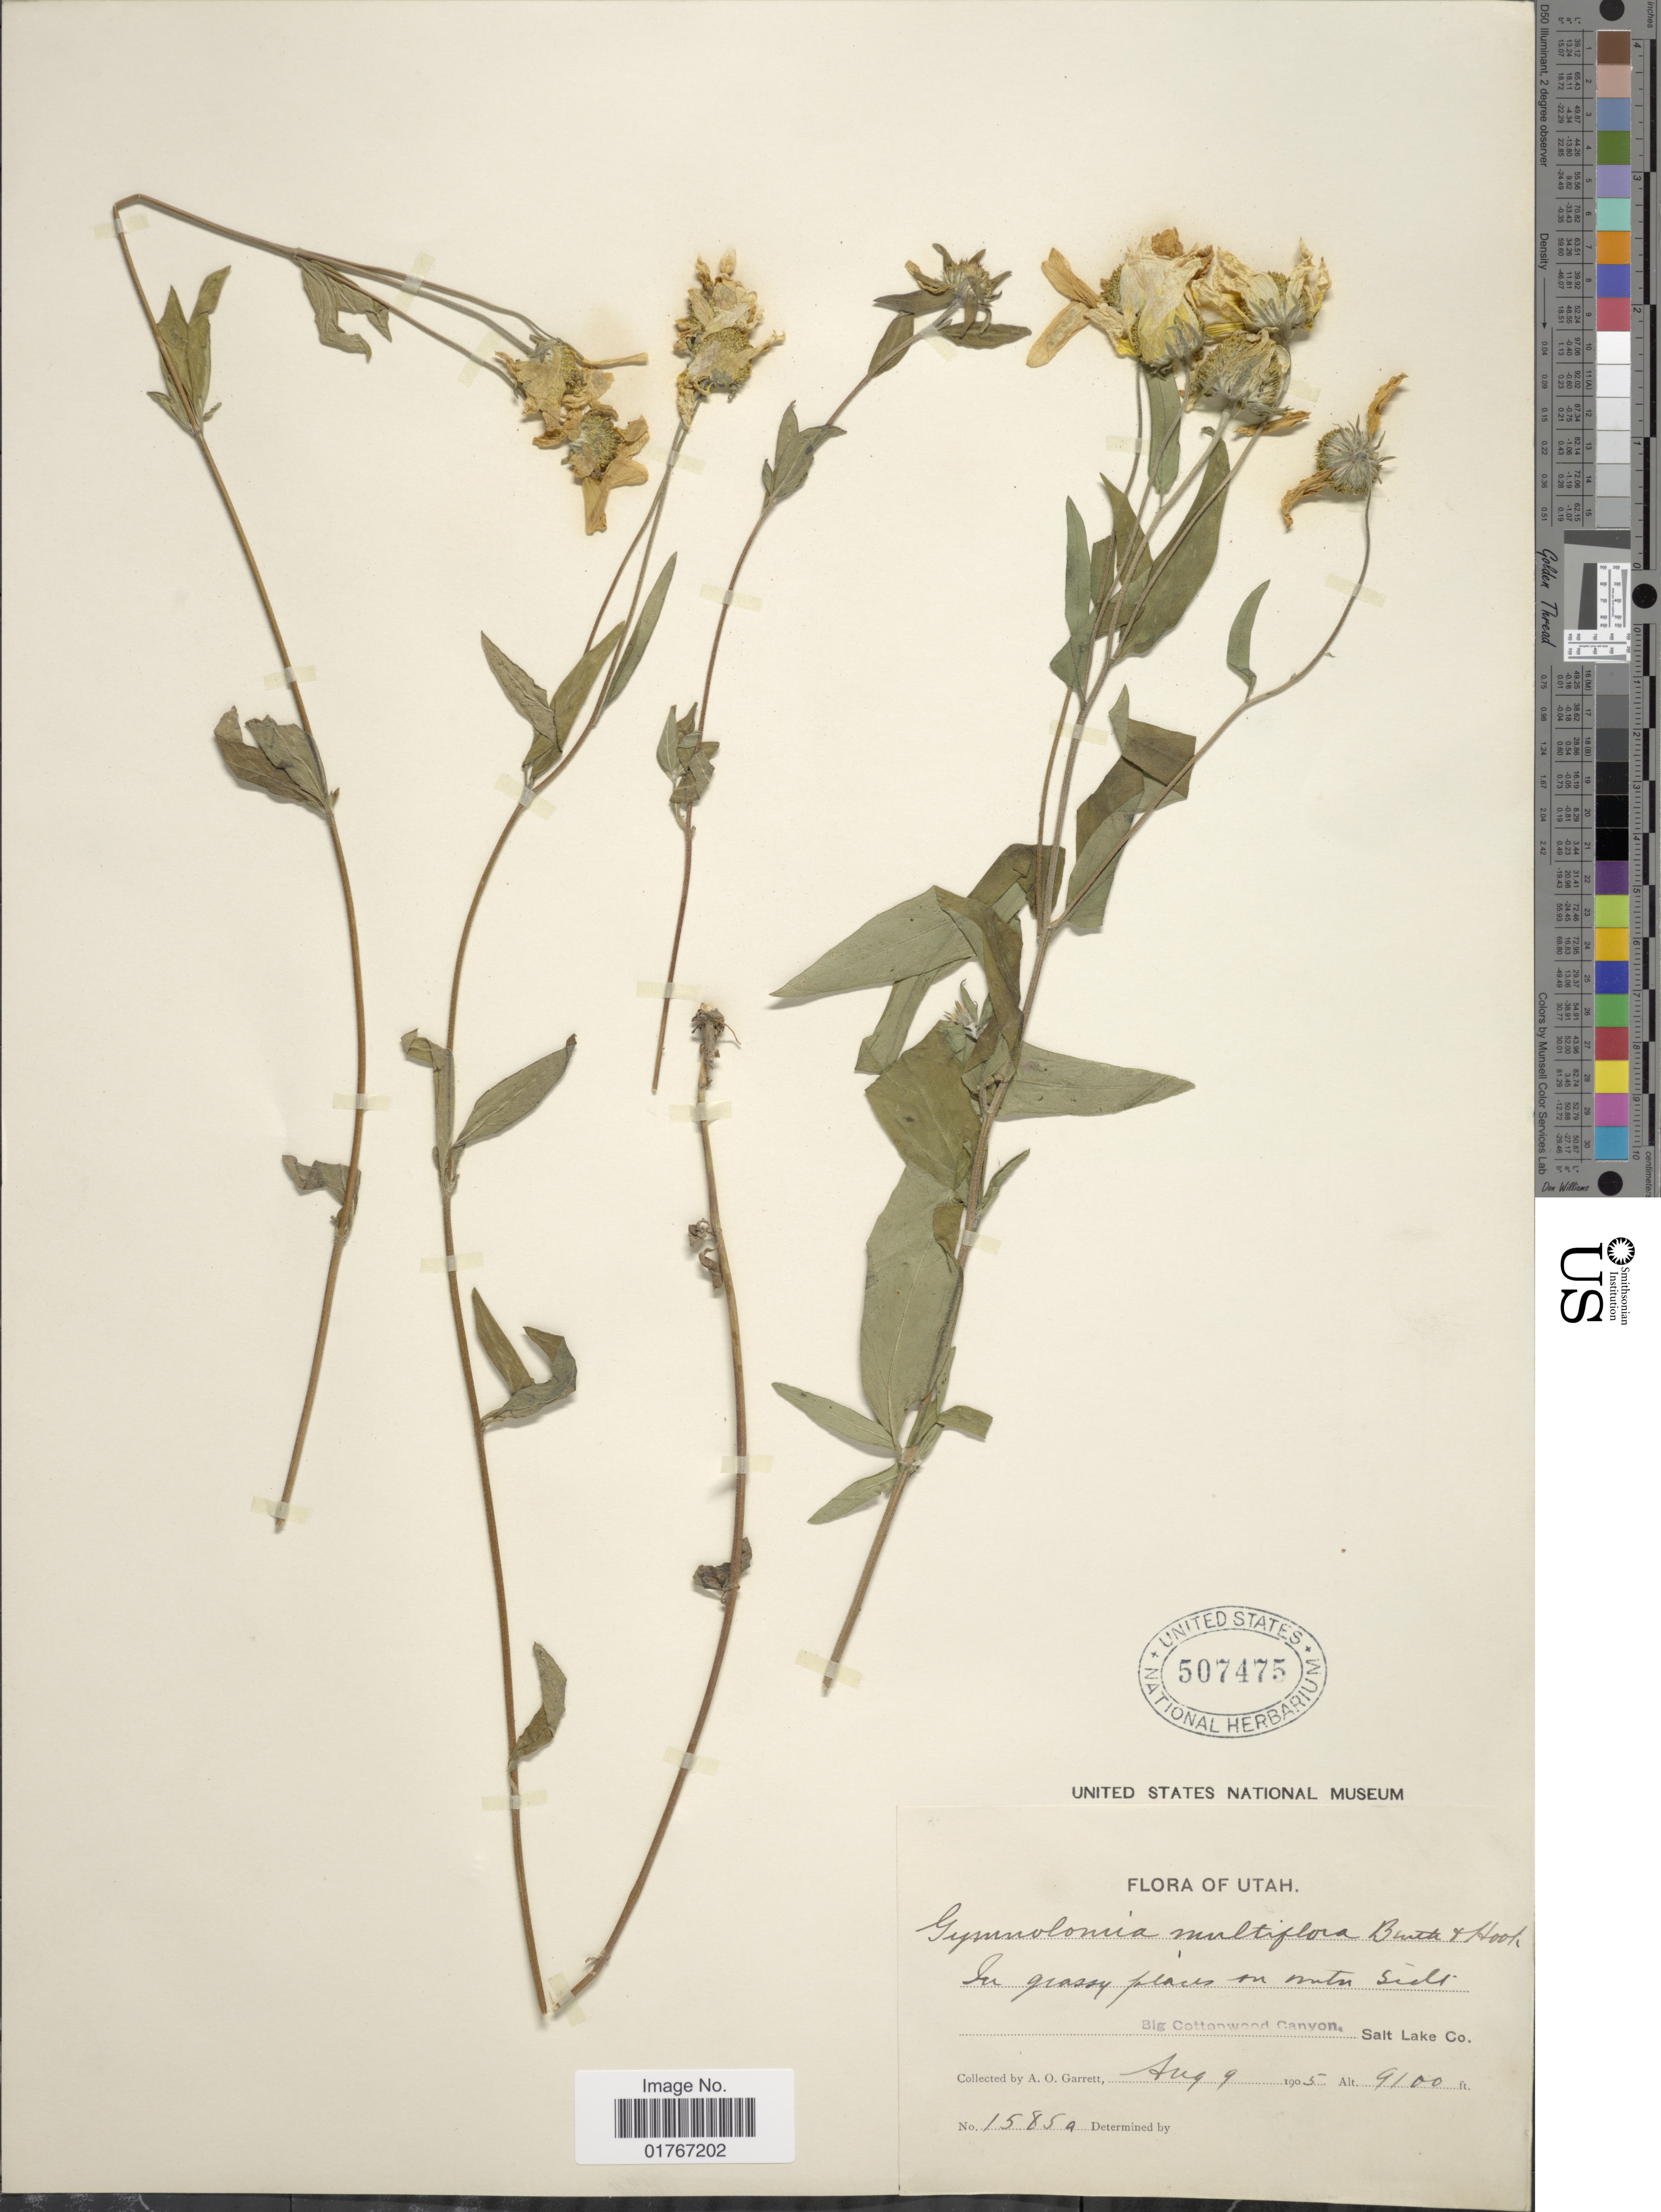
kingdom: Plantae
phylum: Tracheophyta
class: Magnoliopsida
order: Asterales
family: Asteraceae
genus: Heliomeris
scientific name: Heliomeris multiflora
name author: Nutt.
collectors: A. O. Garrett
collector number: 1585a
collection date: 1905-08-09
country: United States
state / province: Utah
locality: In grassy places on mntn Südl, Big Cottonwoods Canyon, Salt Lake Co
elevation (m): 2774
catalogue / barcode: US 507475